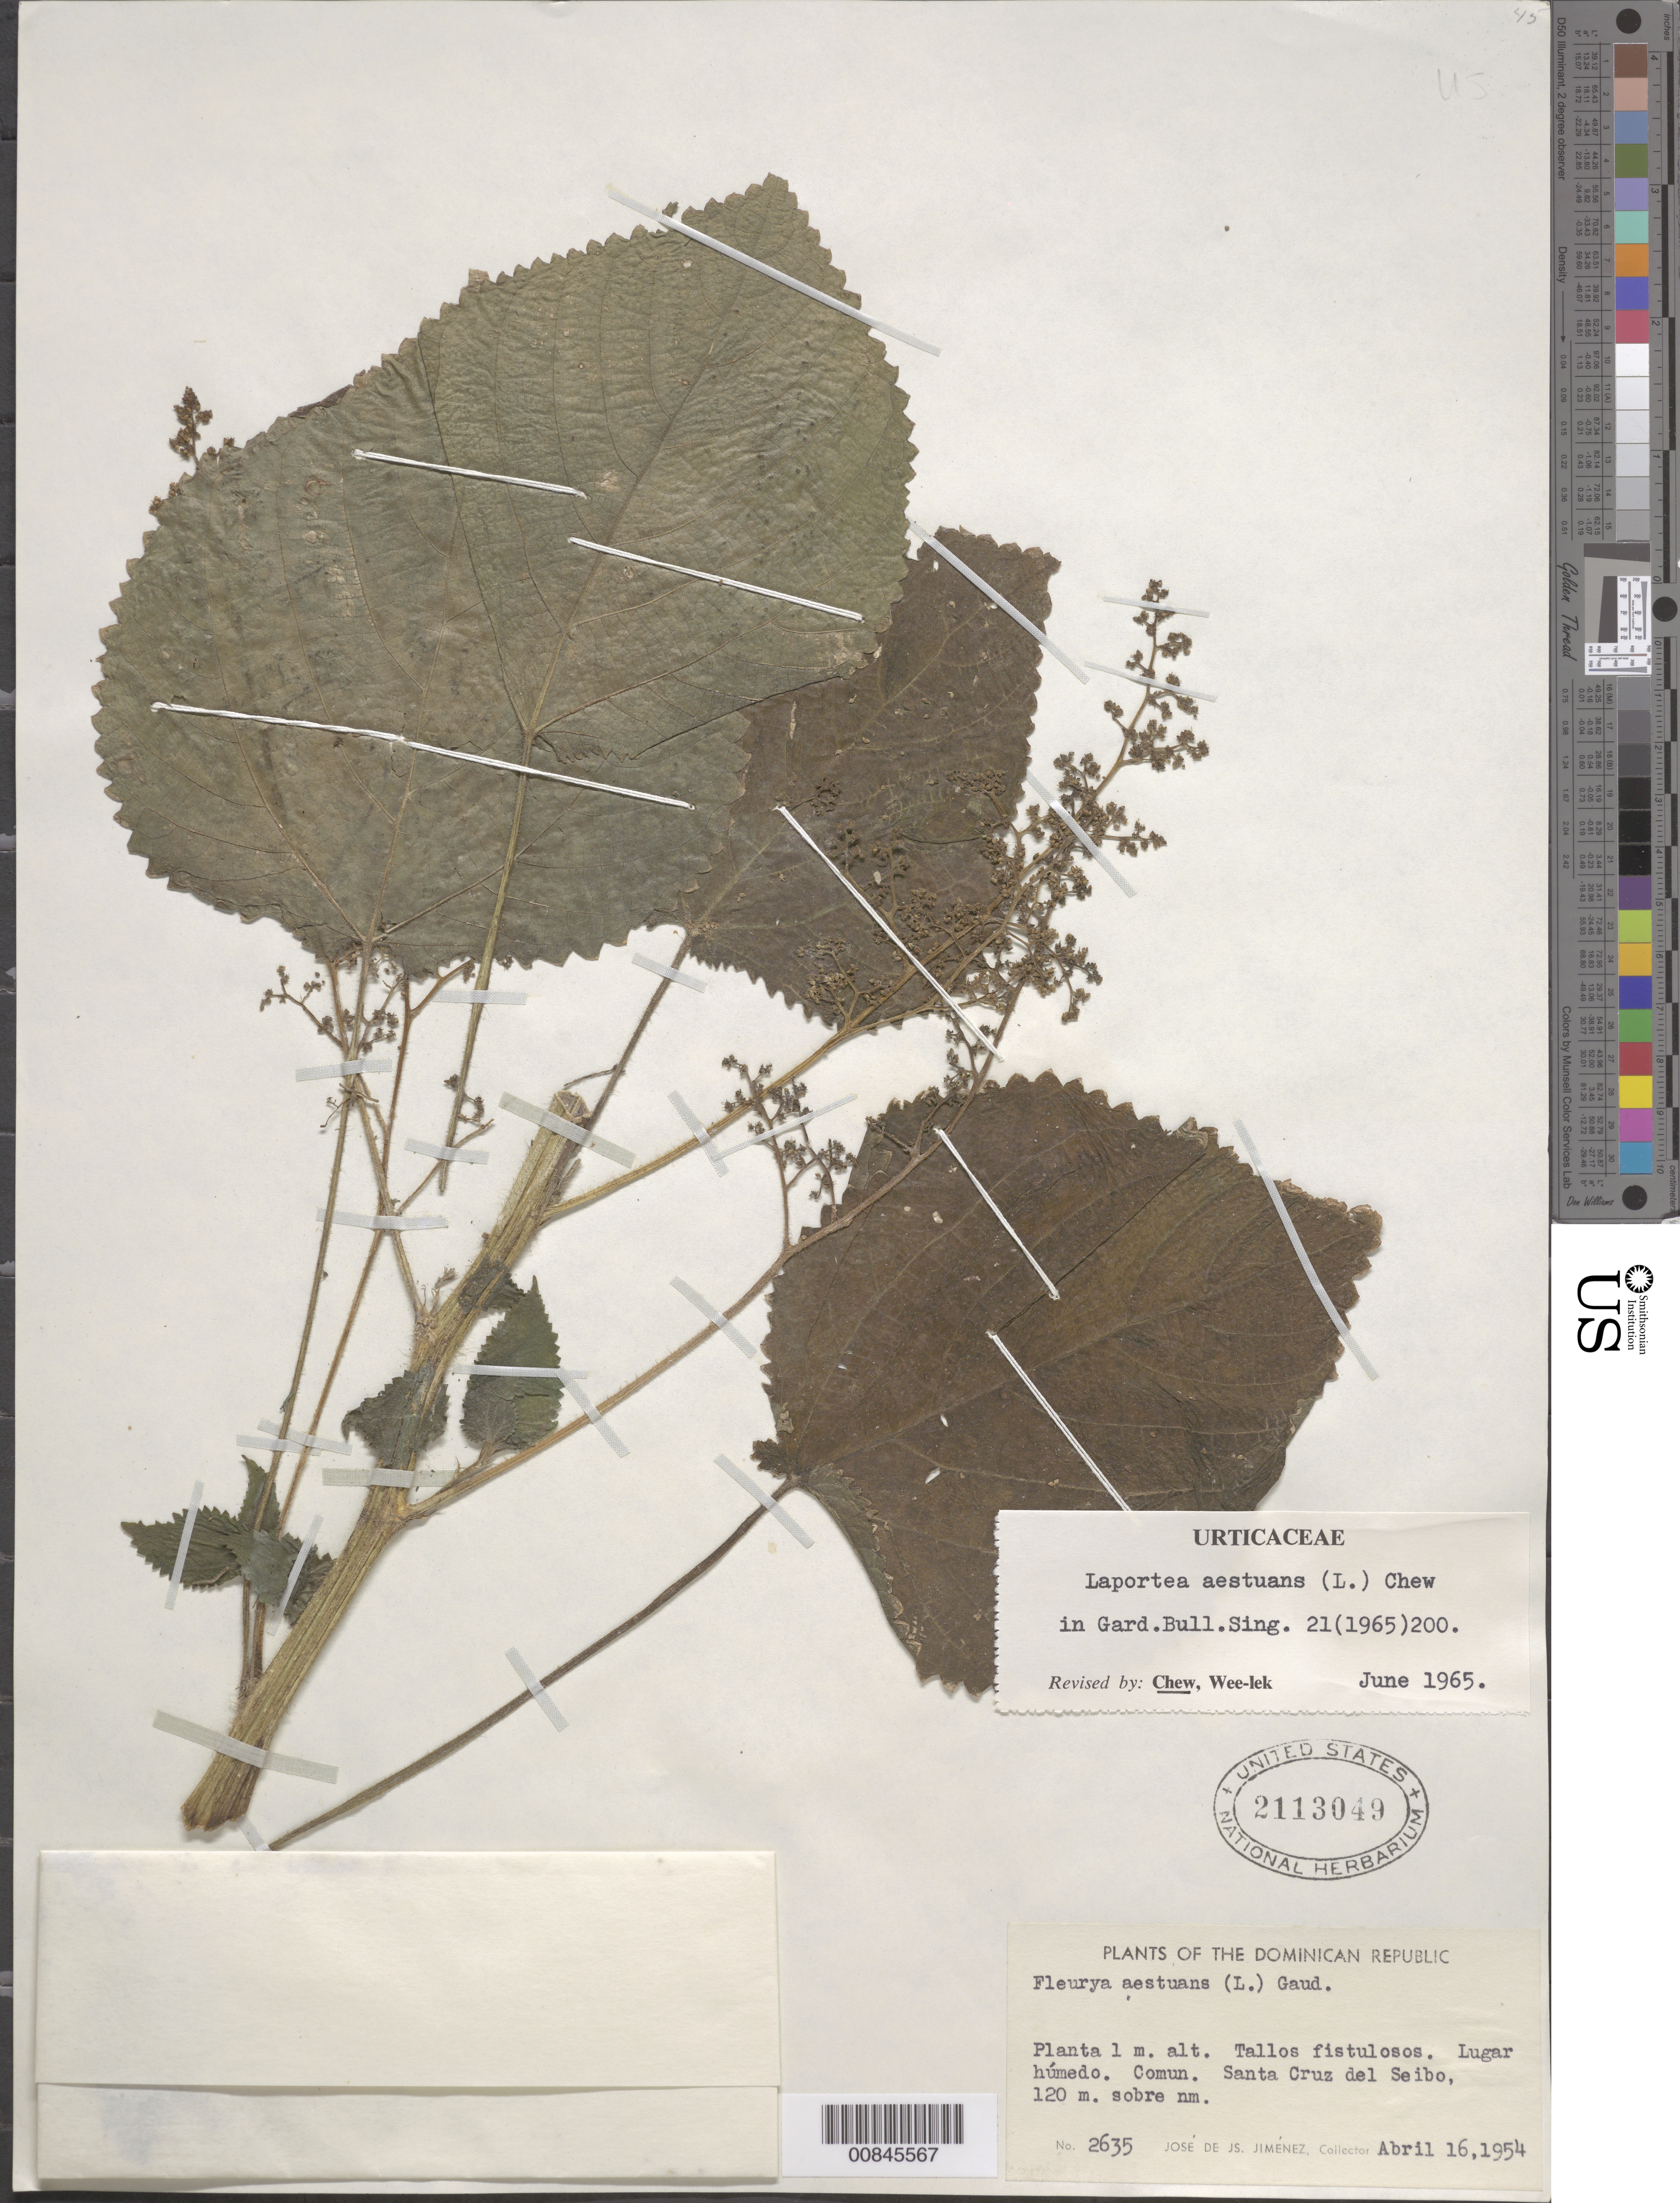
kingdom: Plantae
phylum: Tracheophyta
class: Magnoliopsida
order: Rosales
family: Urticaceae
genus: Laportea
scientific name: Laportea aestuans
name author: (L.) Chew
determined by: Chew, Wee-Lek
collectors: J. J. Jiménez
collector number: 2635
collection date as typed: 16 Apr 1954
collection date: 1954-04-16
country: Dominican Republic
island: Hispaniola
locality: Santa Cruz del Seibo.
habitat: Lugar húmedo.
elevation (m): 120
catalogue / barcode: US 2113049